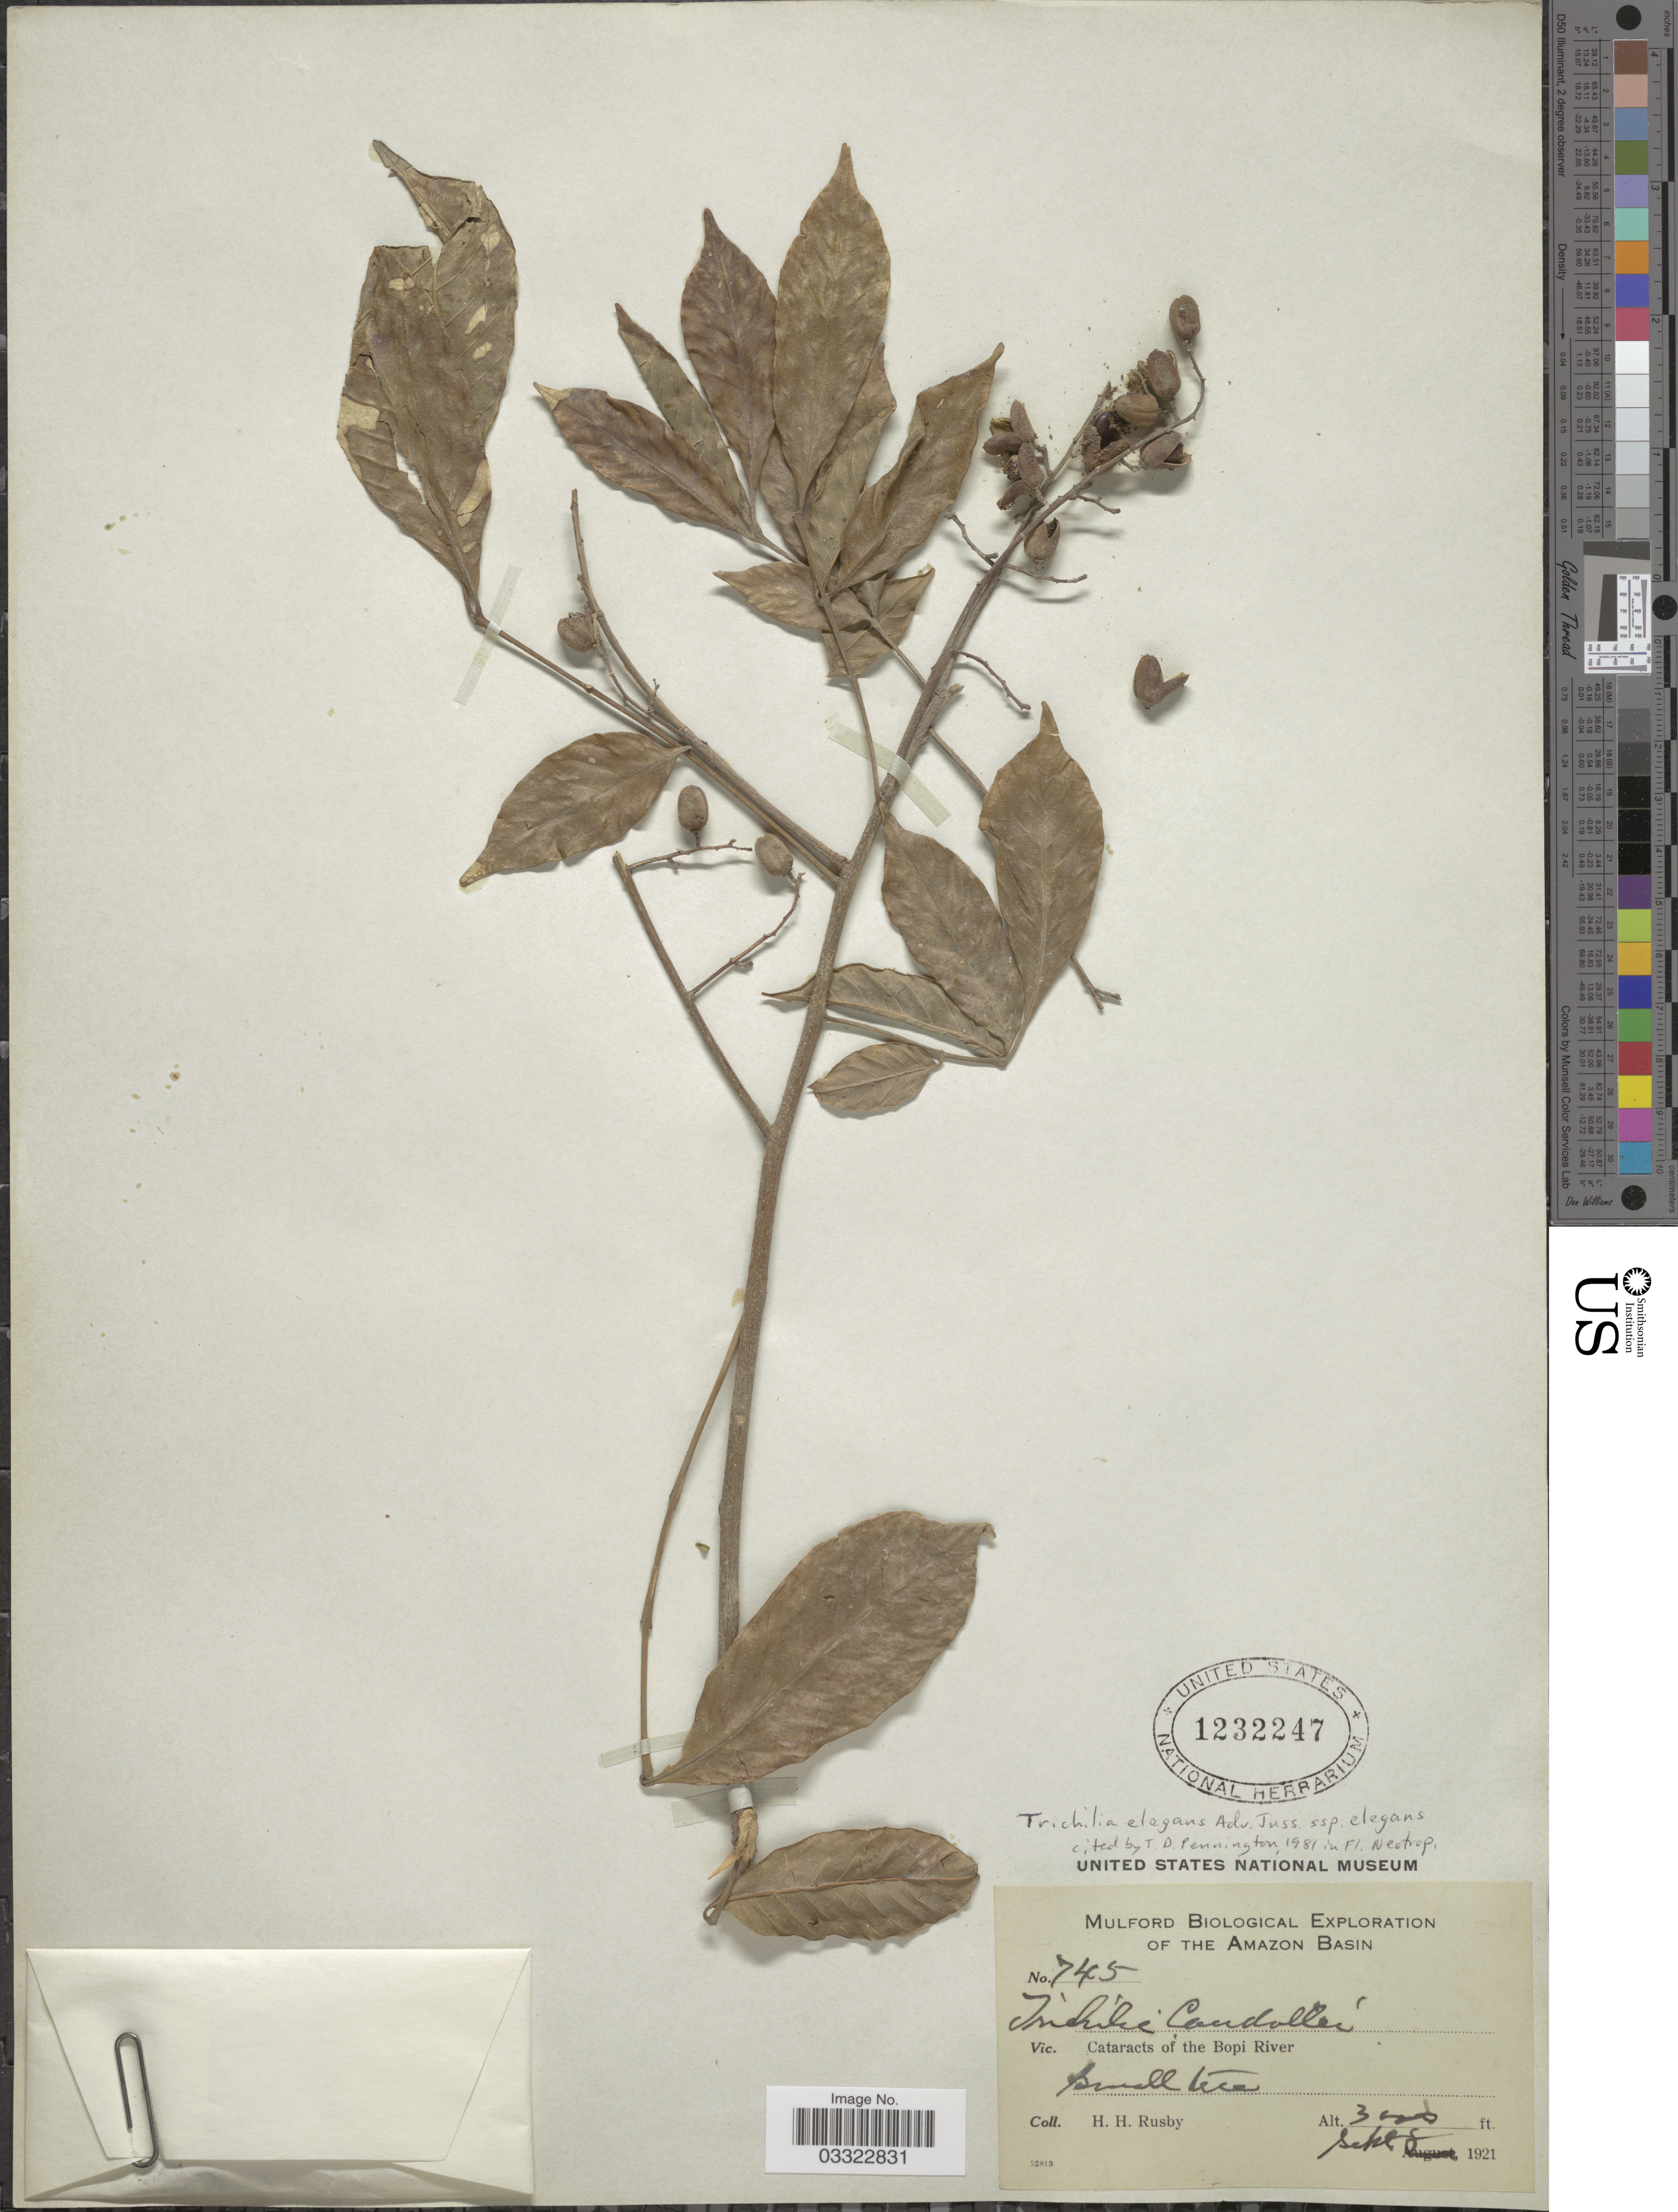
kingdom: Plantae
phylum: Tracheophyta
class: Magnoliopsida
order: Sapindales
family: Meliaceae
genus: Trichilia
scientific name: Trichilia elegans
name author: A. Juss.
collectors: H. H. Rusby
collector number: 745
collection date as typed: Sept. 8, 1921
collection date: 1921-09-08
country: Bolivia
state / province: La Paz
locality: Cataracts of the Bopi River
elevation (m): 914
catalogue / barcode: US 1232247